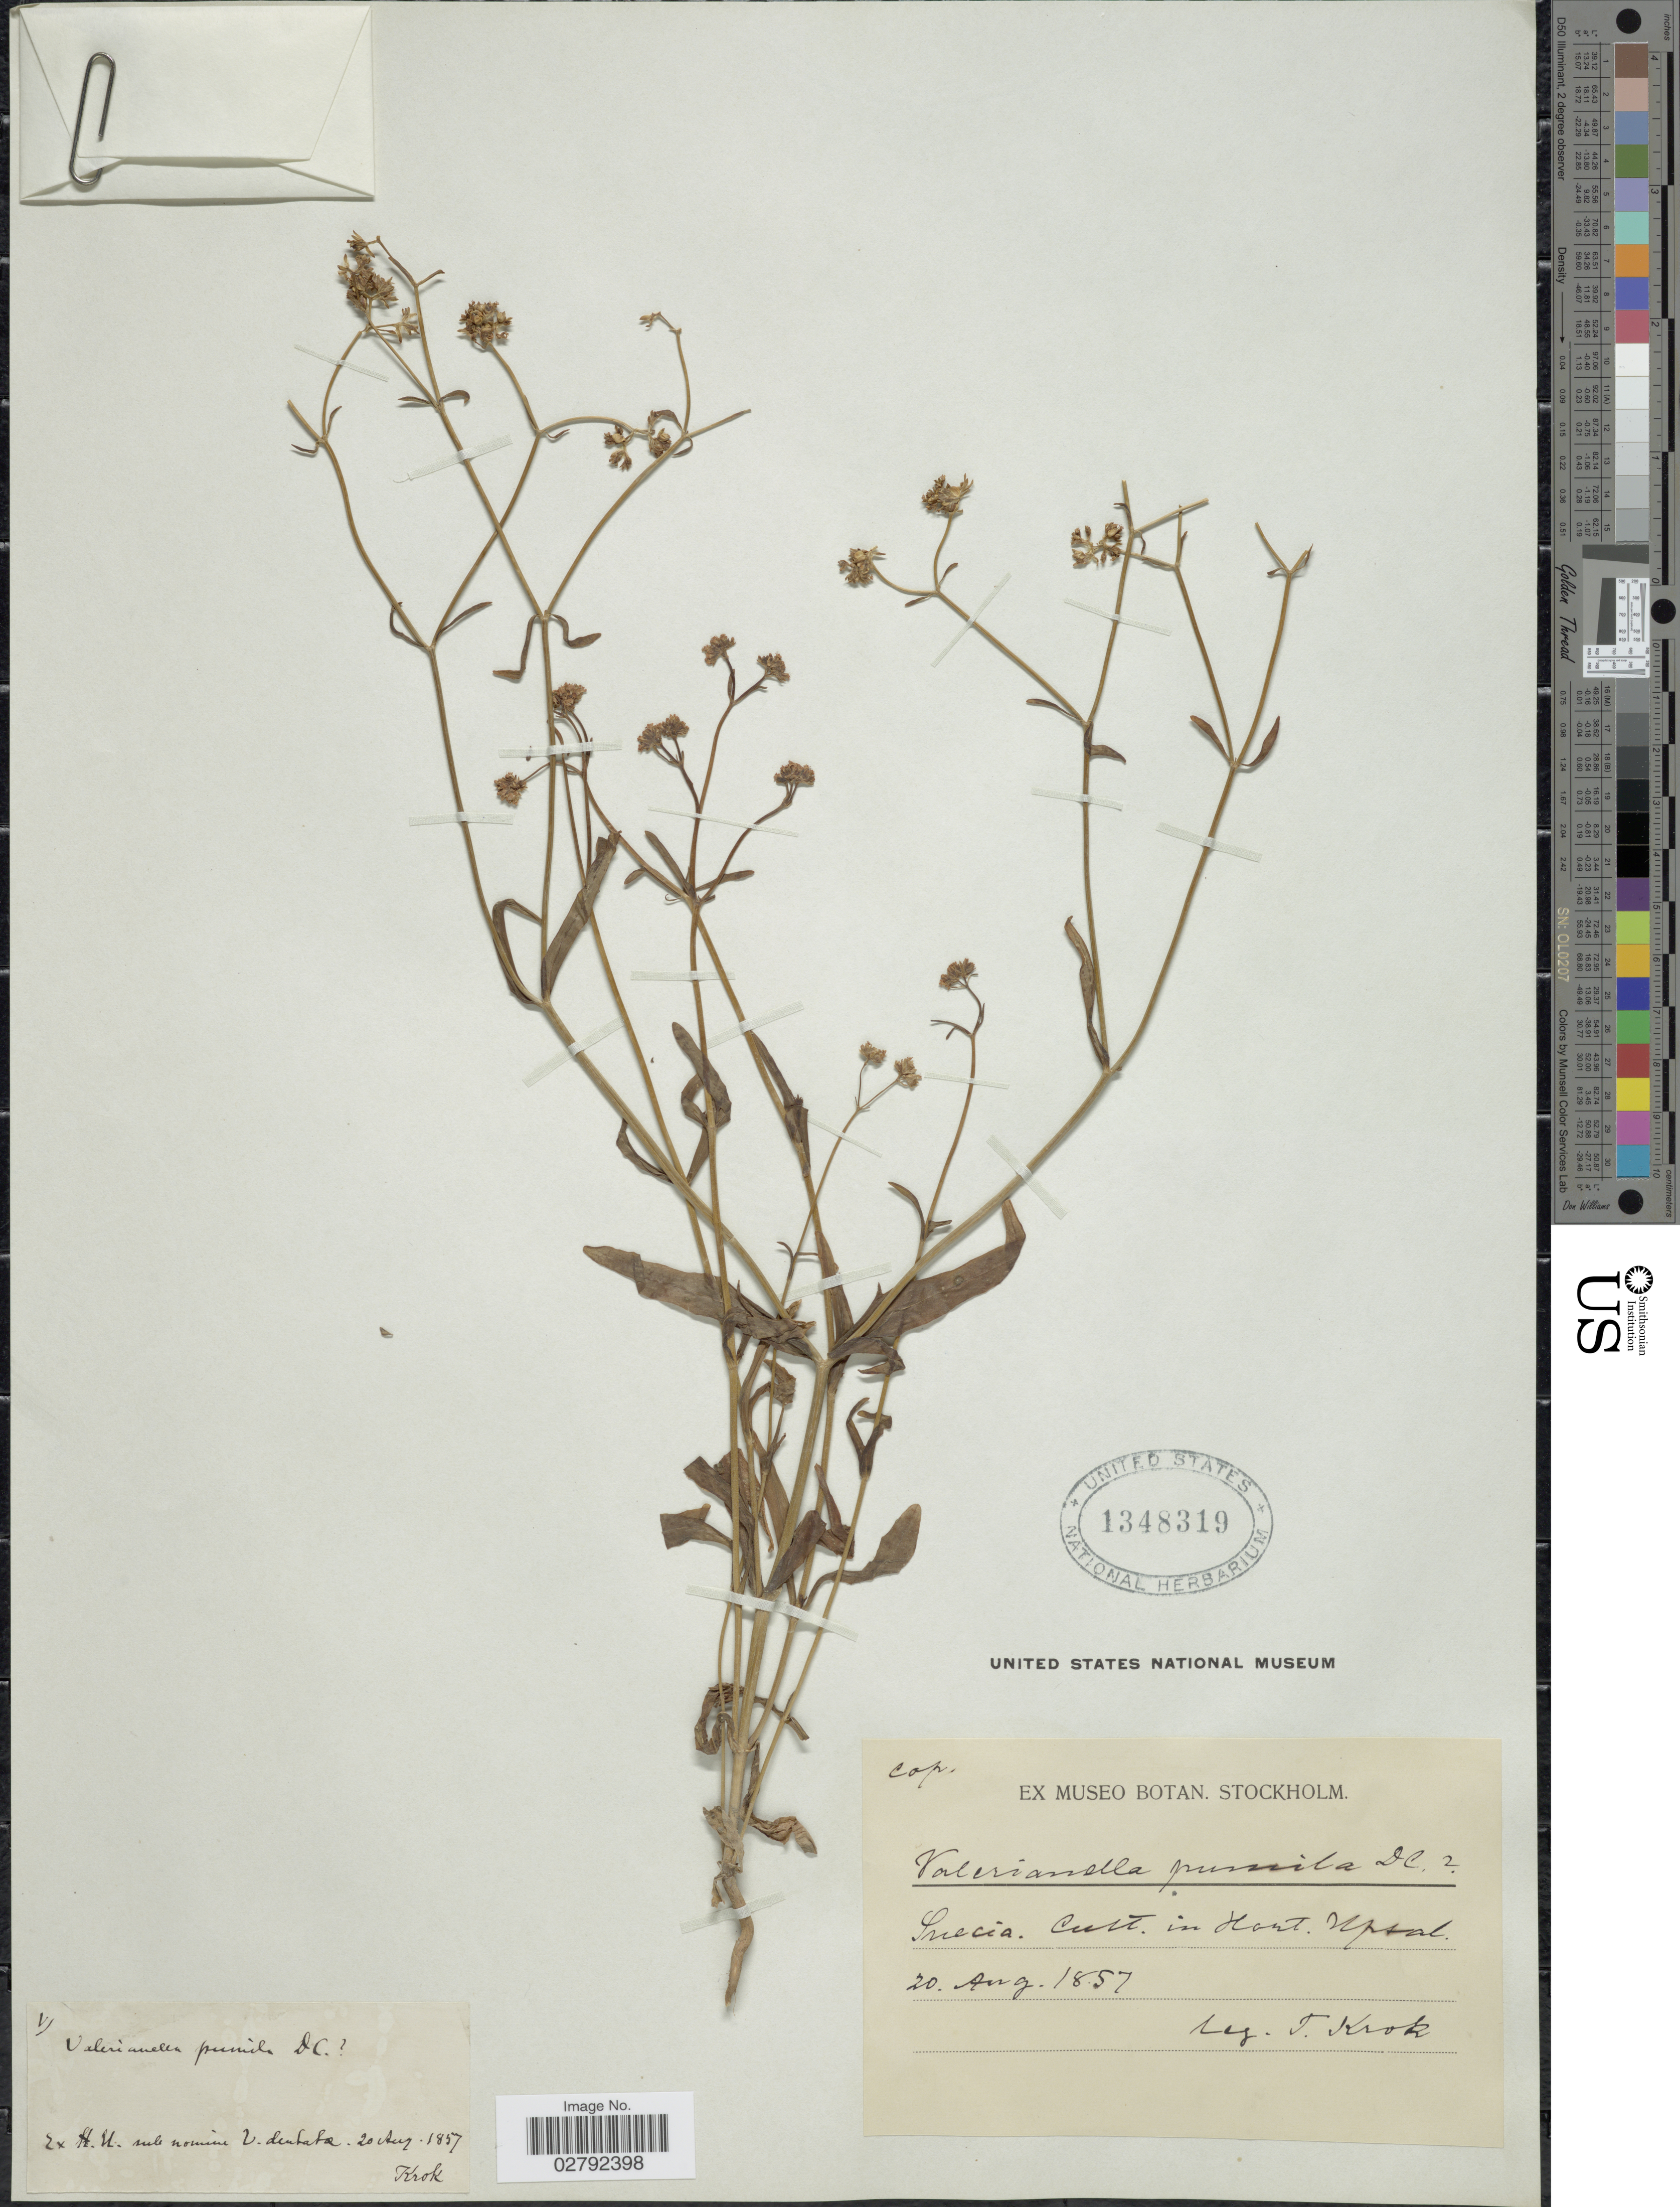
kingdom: Plantae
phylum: Tracheophyta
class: Magnoliopsida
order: Dipsacales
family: Caprifoliaceae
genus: Valerianella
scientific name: Valerianella pumila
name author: (L.) DC.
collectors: T. Krok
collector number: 2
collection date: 1857-08-20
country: Sweden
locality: Suecia. Cult. in Hort. Upsal.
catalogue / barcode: US 1348319